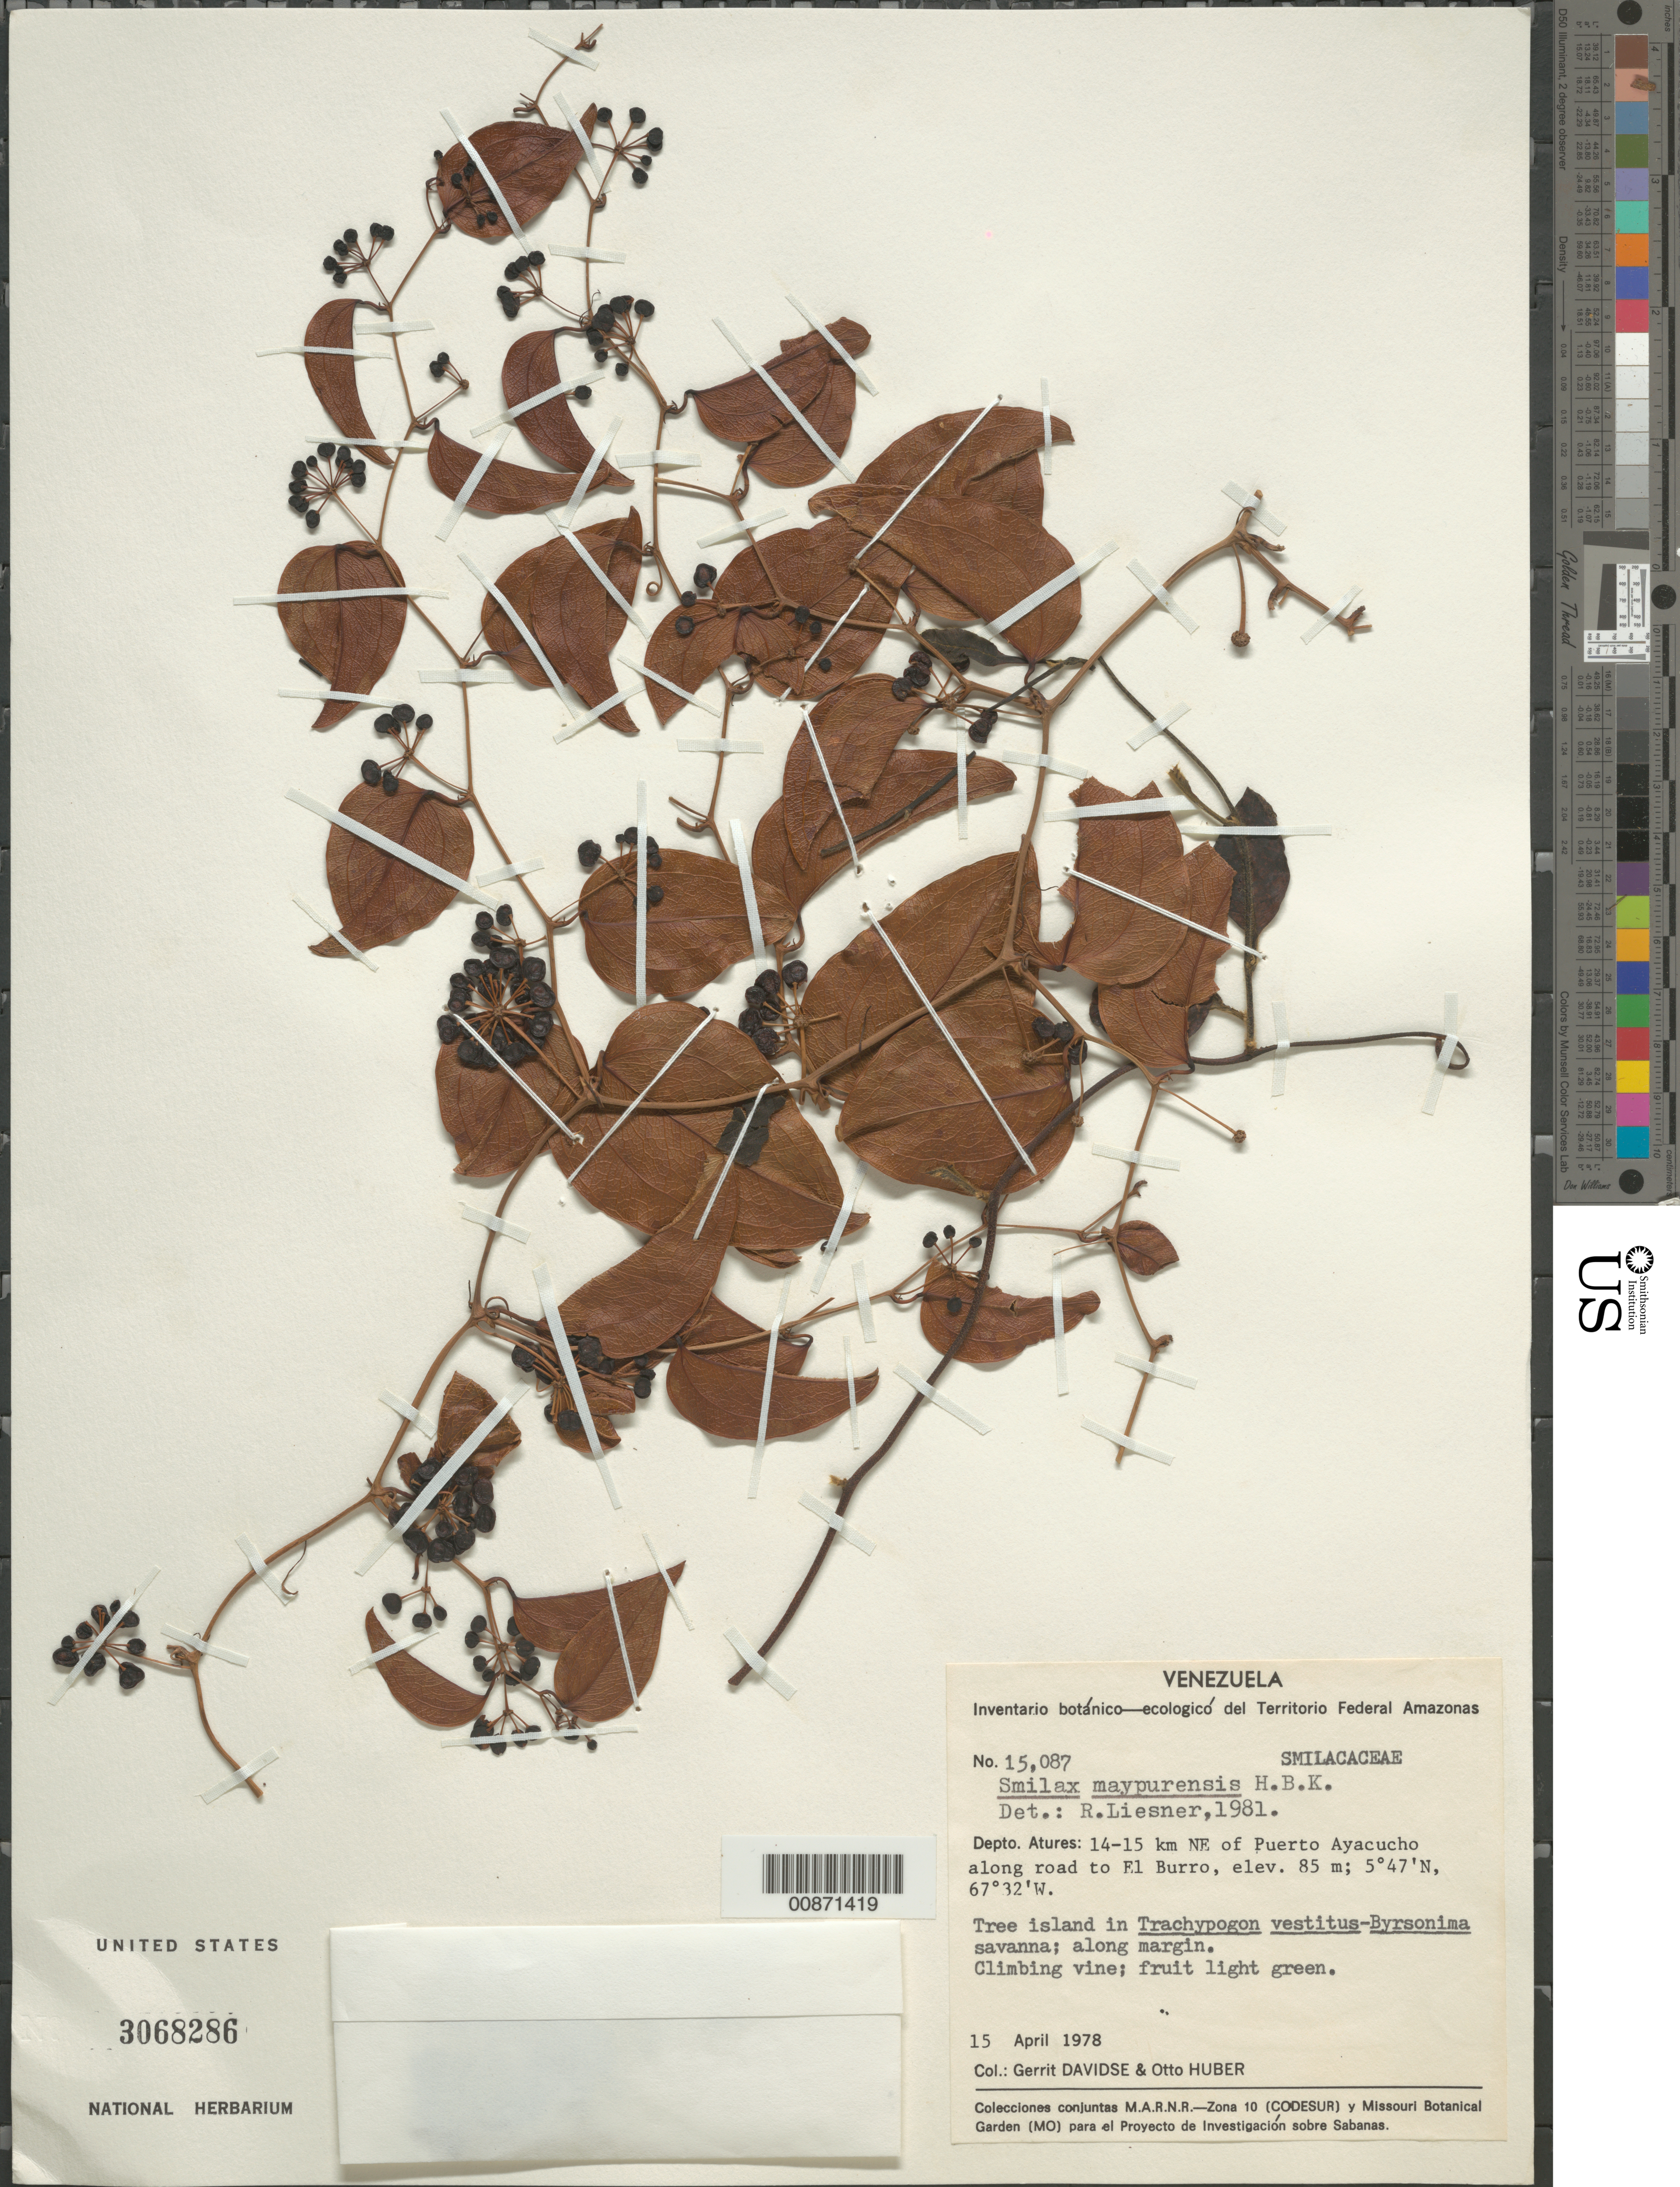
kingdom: Plantae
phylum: Tracheophyta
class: Liliopsida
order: Liliales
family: Smilacaceae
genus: Smilax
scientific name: Smilax maypurensis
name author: Humb. & Bonpl. ex Willd.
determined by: Liesner, R. L.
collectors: G. Davidse & O. Huber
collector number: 15087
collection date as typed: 15-Apr-78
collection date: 1978-04-15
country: Venezuela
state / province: Amazonas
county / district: Atures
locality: Puerto Ayacucho, 14-15 km NE of on road to El Burro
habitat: Tree island in Trachypogon vestitus-Byrsonima savanna; along margin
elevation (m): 85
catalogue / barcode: US 3068286